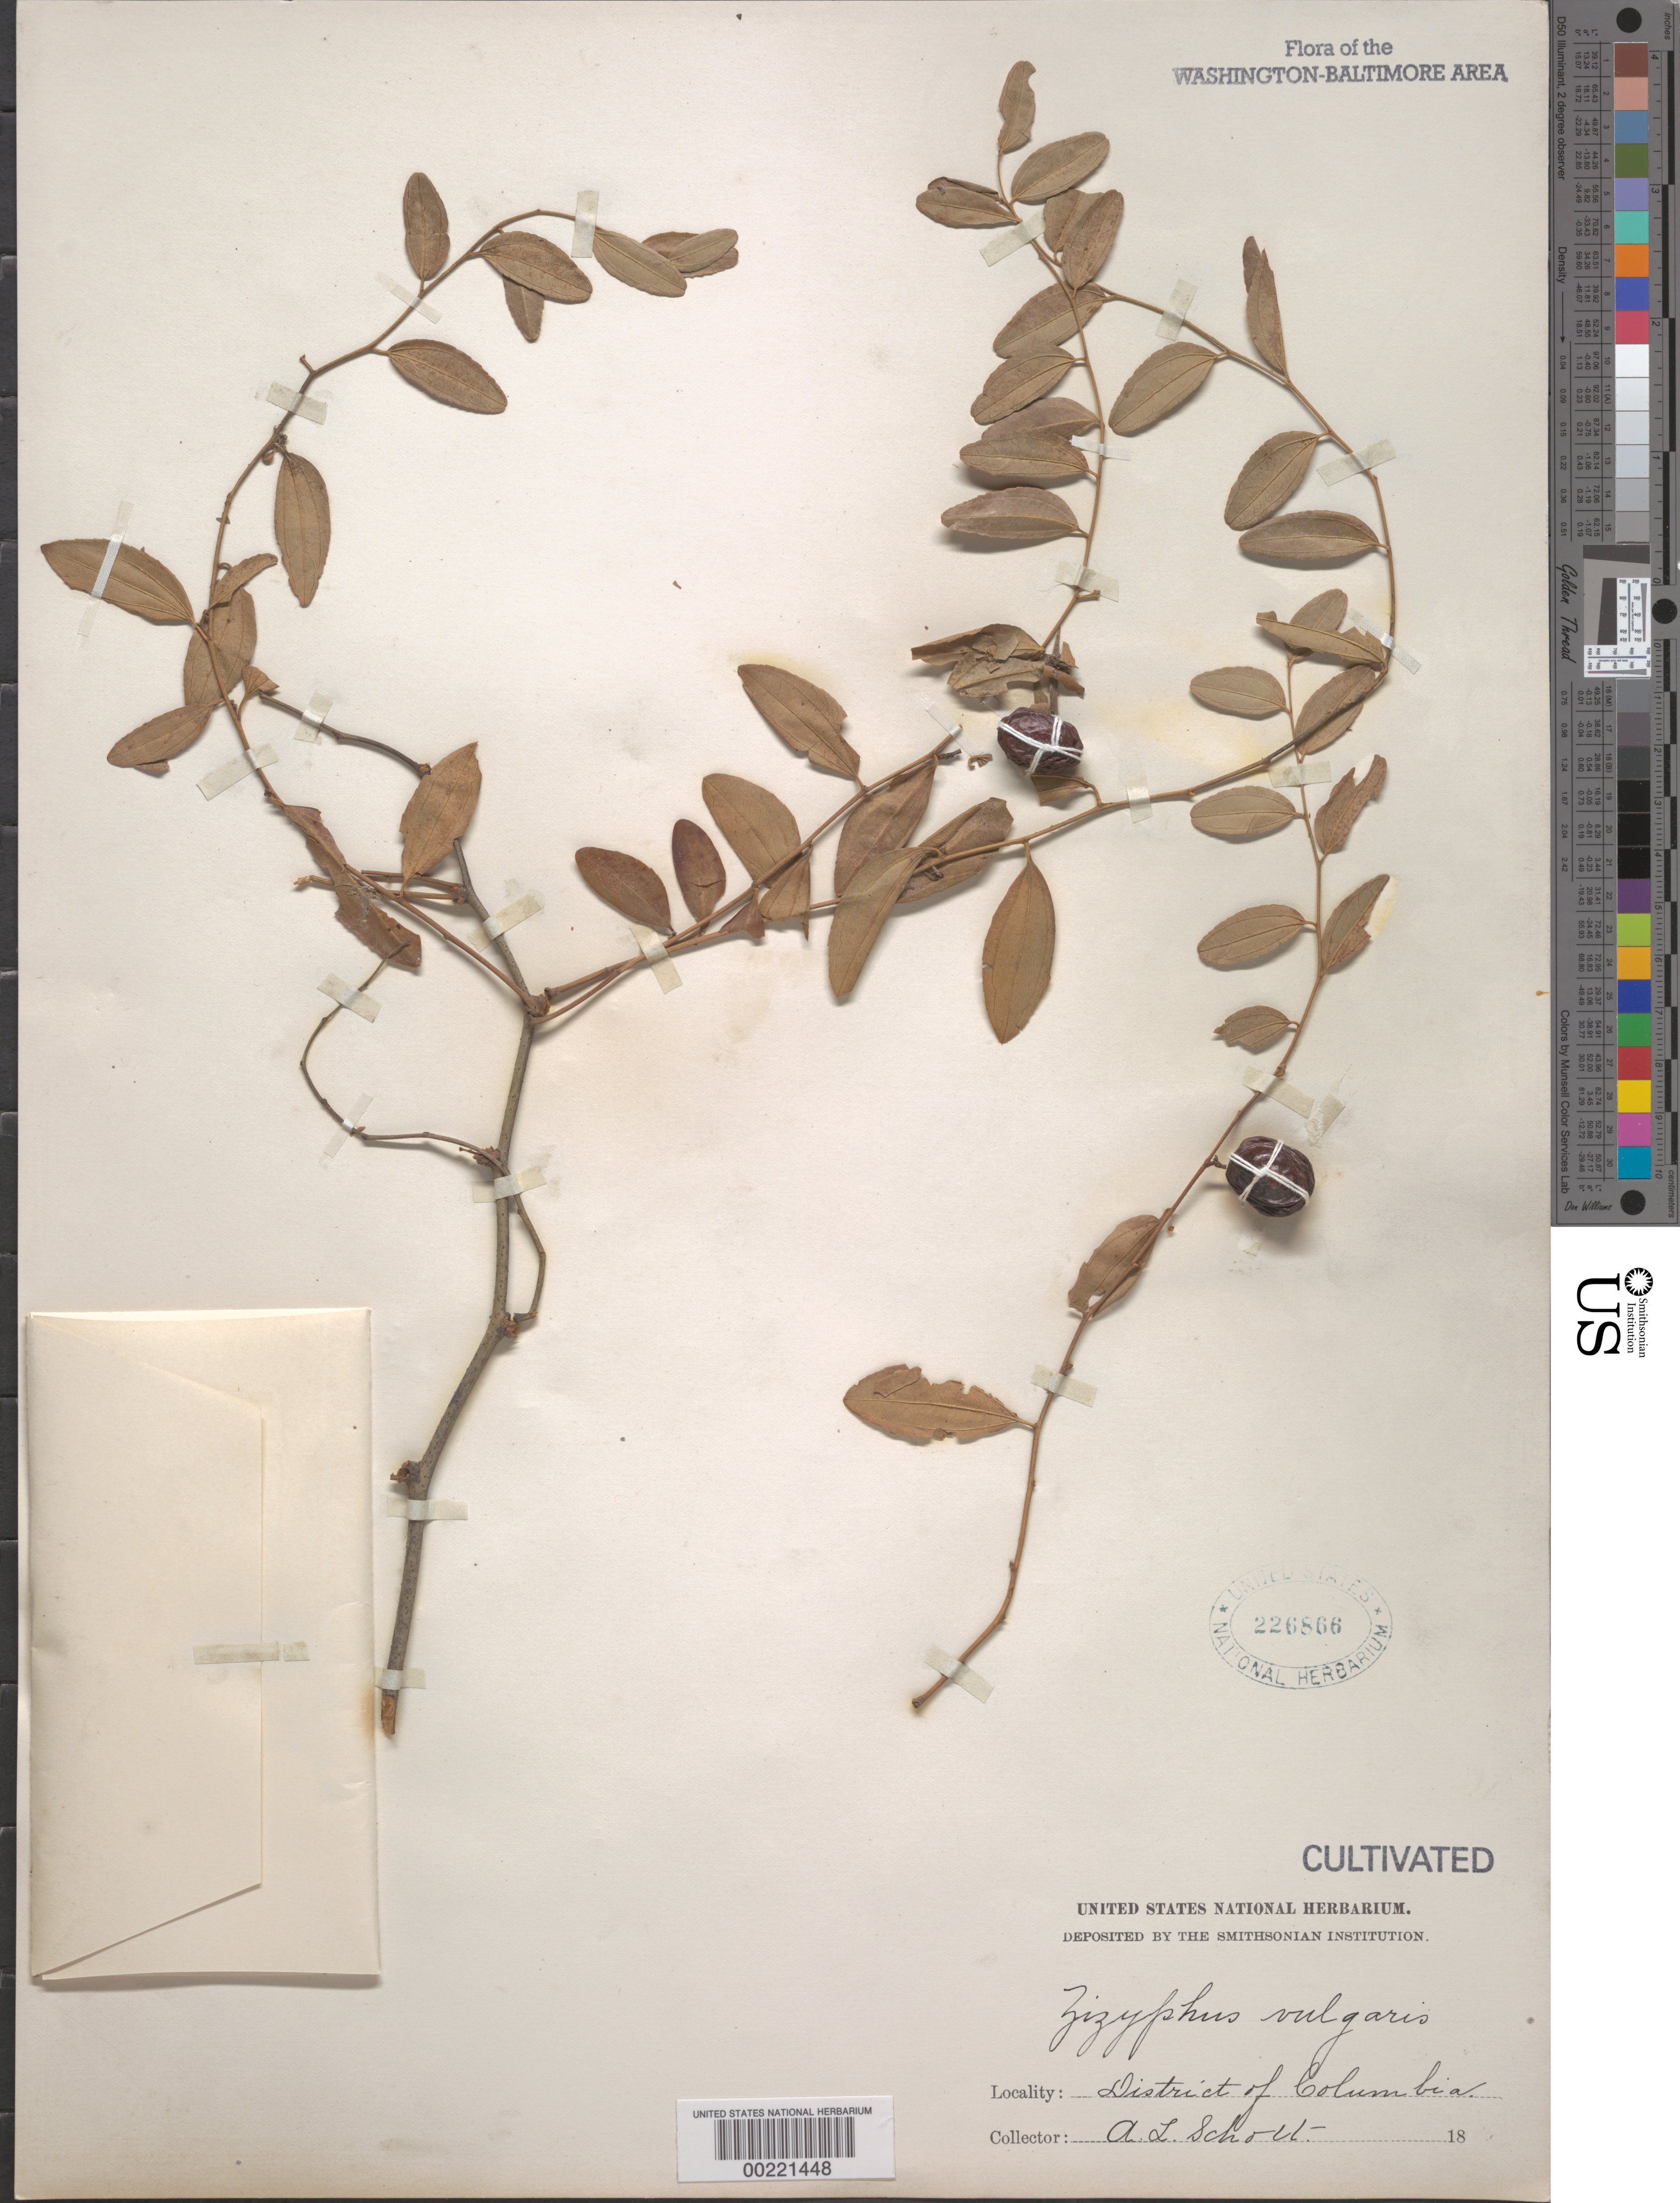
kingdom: Plantae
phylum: Tracheophyta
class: Magnoliopsida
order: Rosales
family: Rhamnaceae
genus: Ziziphus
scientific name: Ziziphus jujuba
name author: Mill.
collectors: A. L. Schott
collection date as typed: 18--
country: United States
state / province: District of Columbia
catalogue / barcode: US 226866